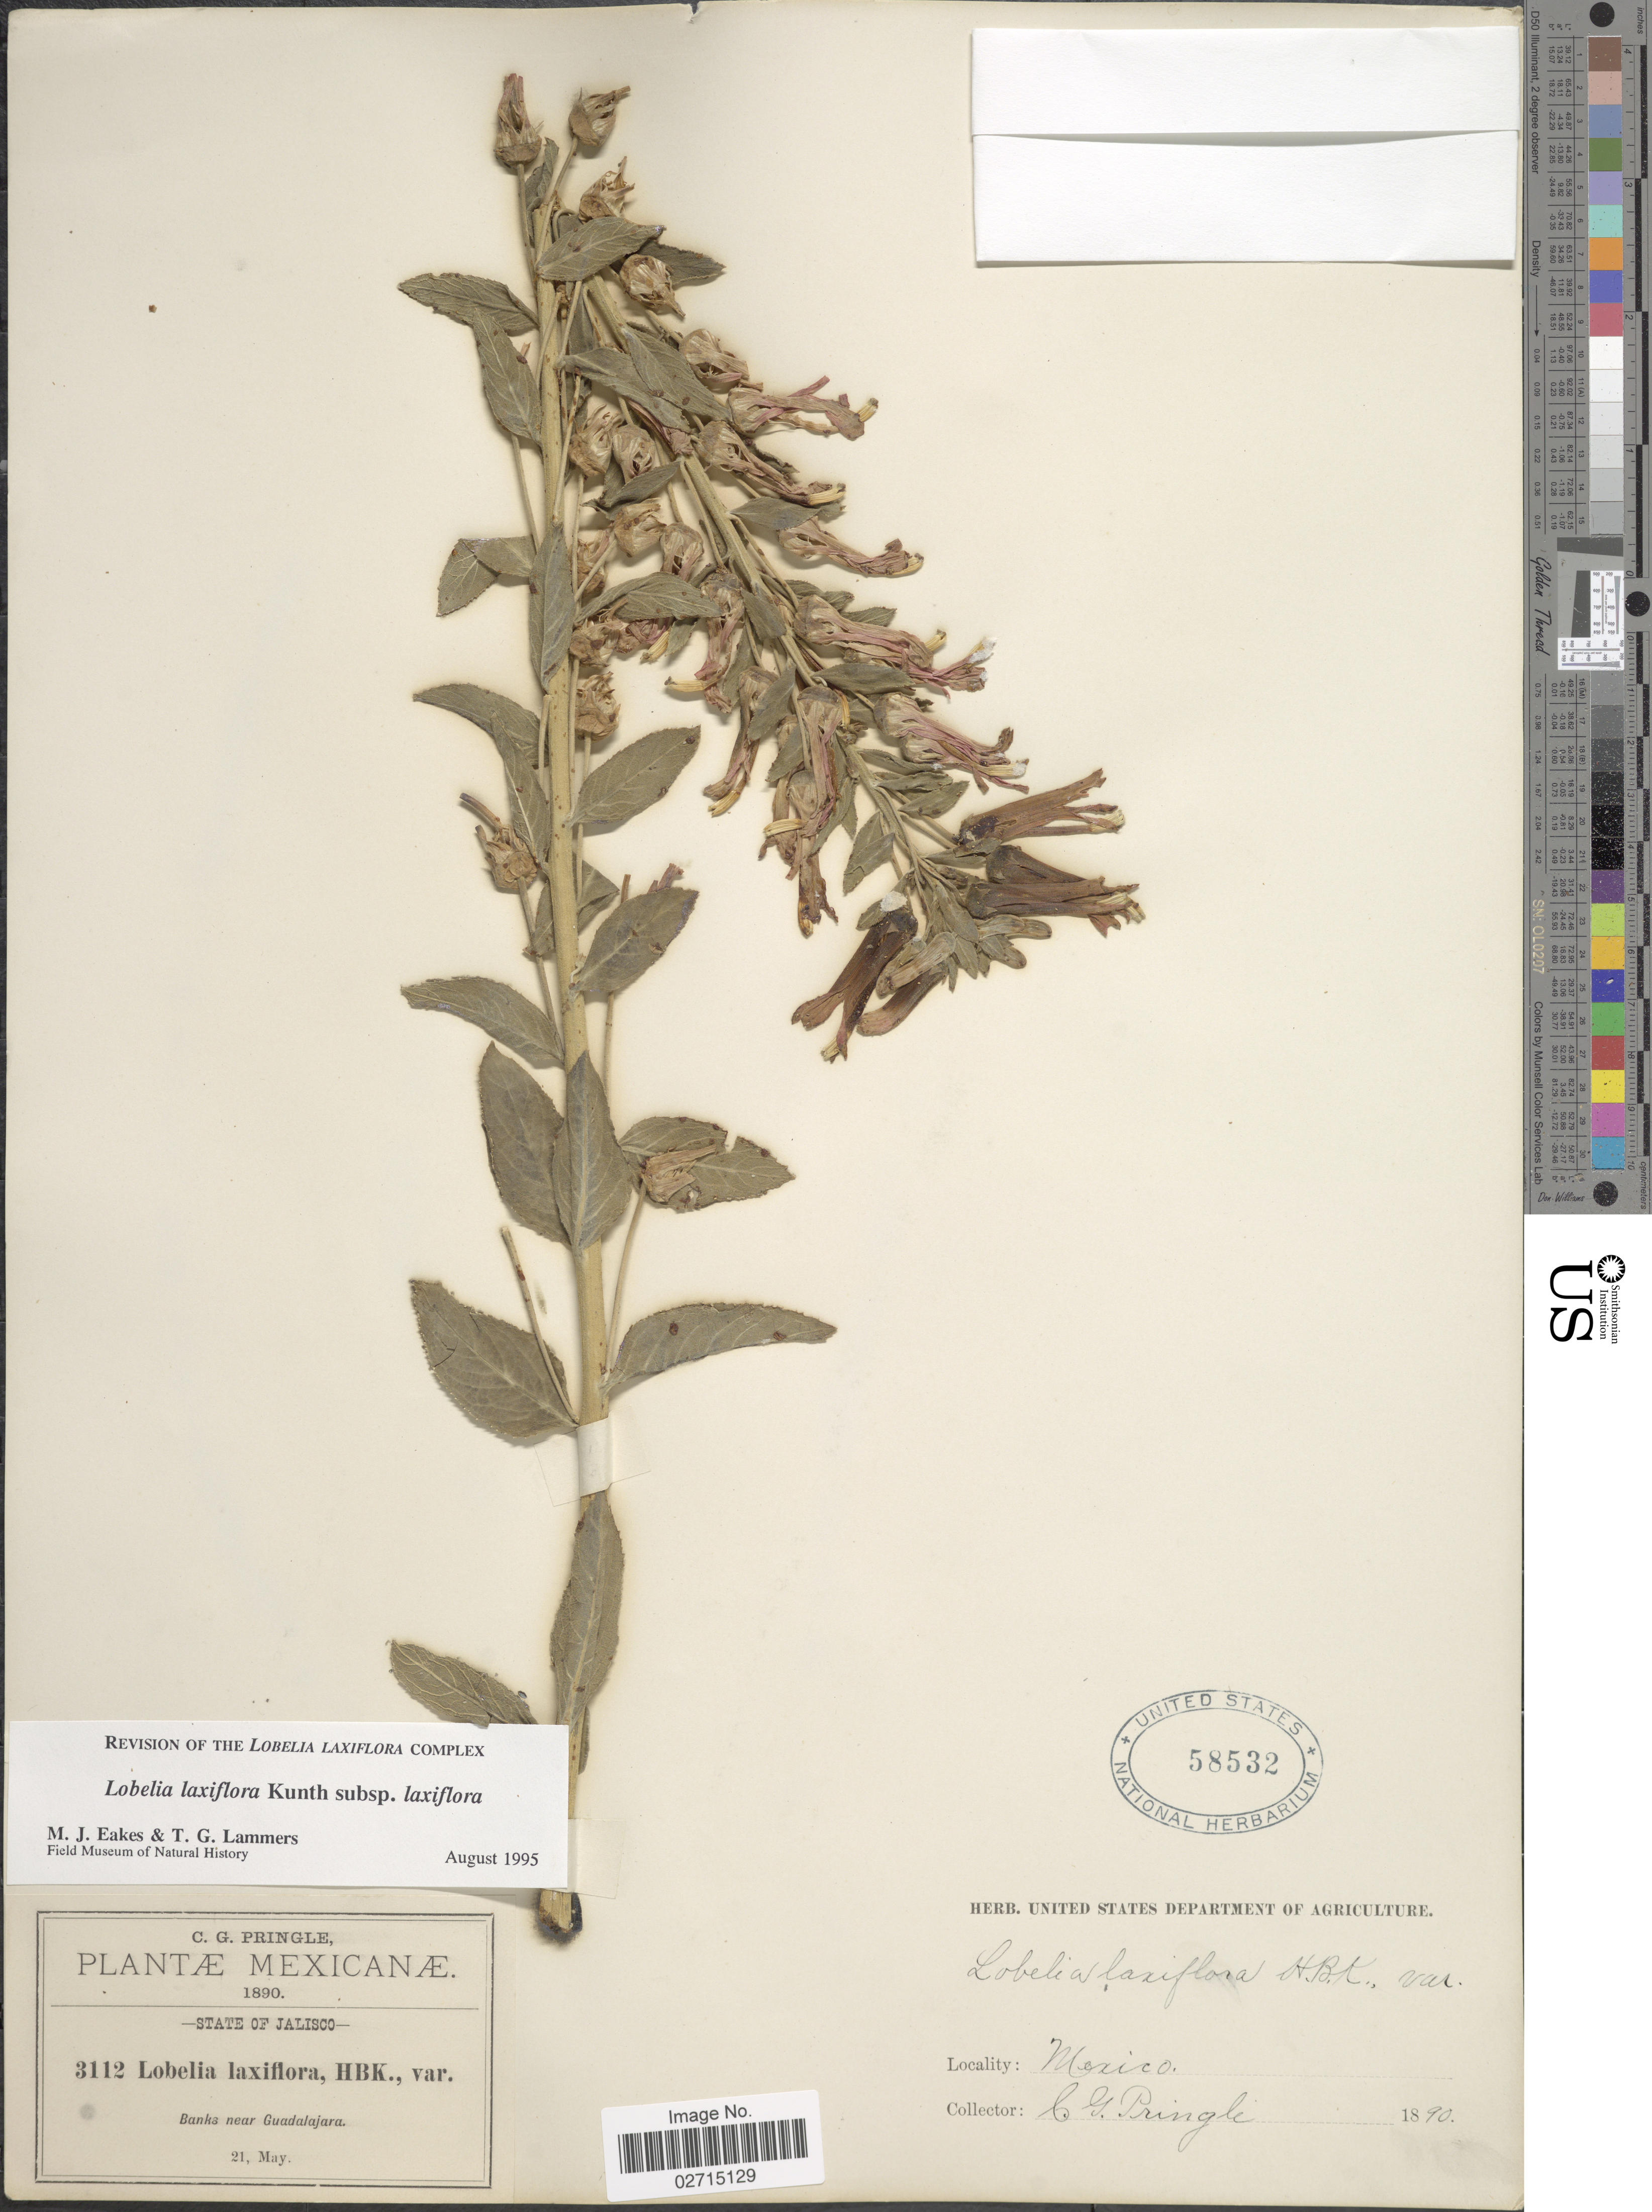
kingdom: Plantae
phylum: Tracheophyta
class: Magnoliopsida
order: Asterales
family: Campanulaceae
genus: Lobelia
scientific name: Lobelia laxiflora subsp. laxiflora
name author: Kunth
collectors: C. G. Pringle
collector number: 3112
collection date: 1890-05-21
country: Mexico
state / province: Jalisco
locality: Banks near Guadalajara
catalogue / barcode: US 58532